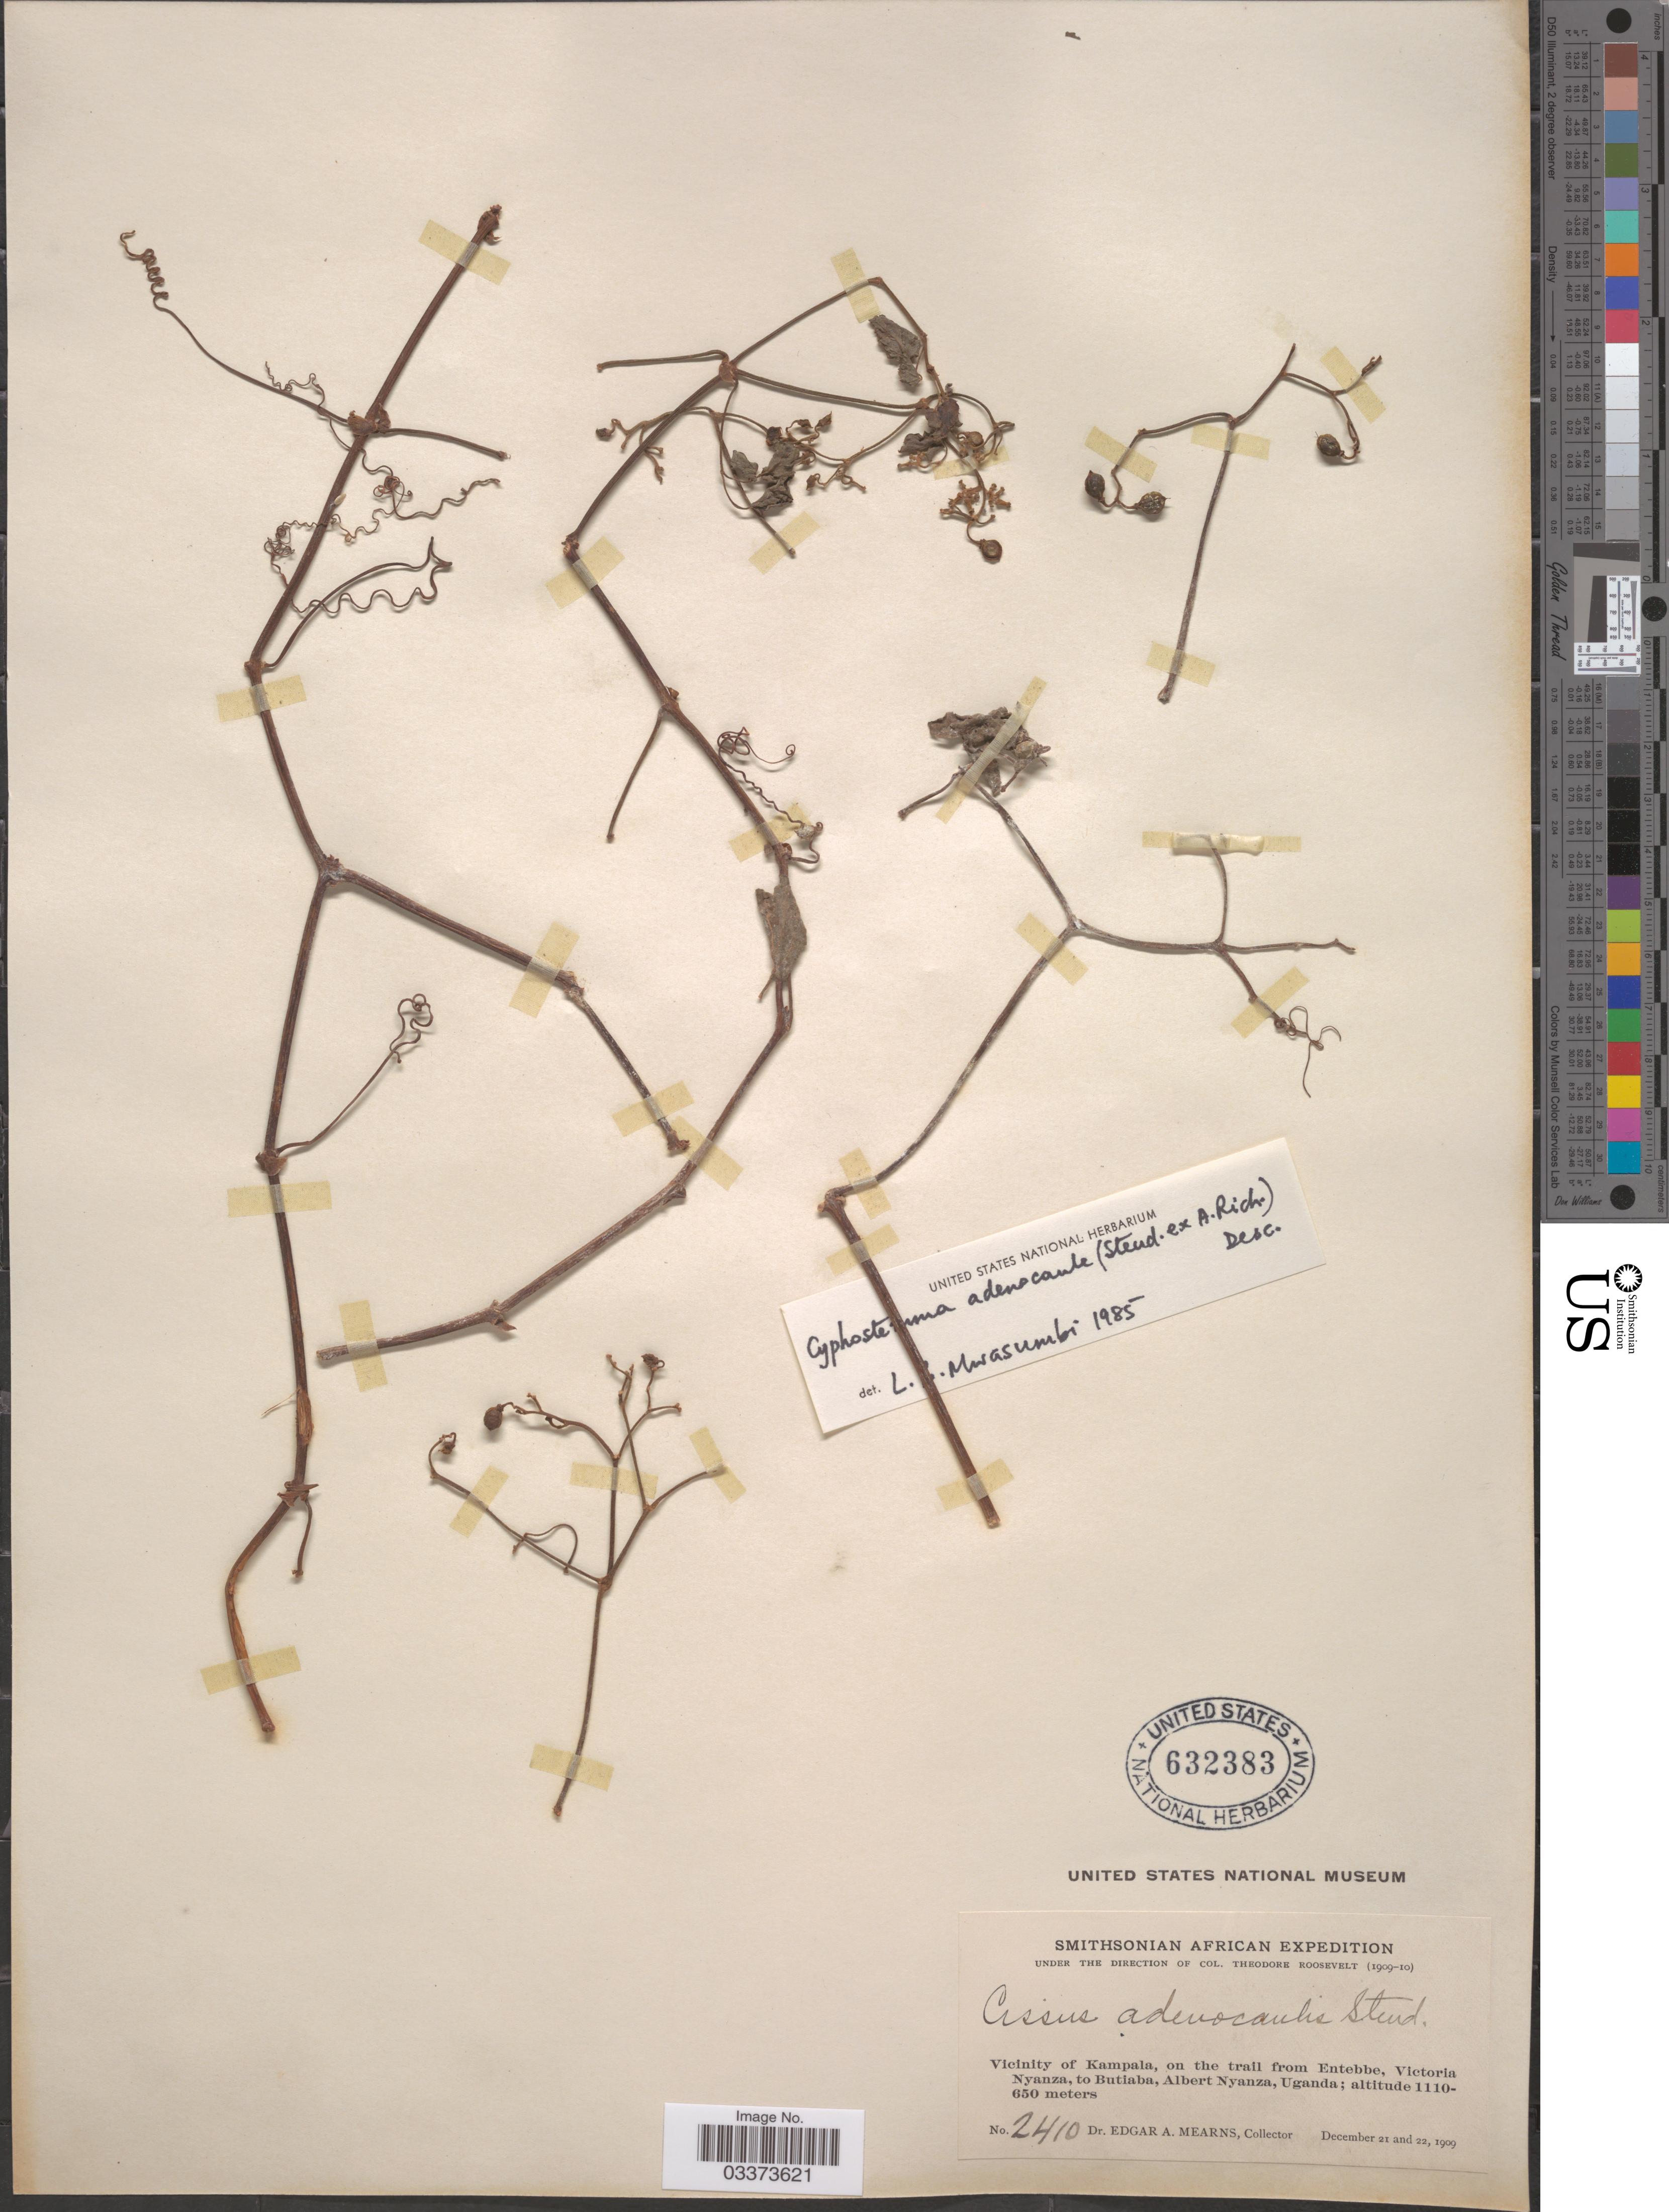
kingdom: Plantae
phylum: Tracheophyta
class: Magnoliopsida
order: Vitales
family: Vitaceae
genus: Cyphostemma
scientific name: Cyphostemma adenocaule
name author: (Steud. ex A. Rich.) Desc. ex Wild & R.B. Drumm.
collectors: E. A. Mearns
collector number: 2410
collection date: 1909-12-21/1909-12-22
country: Uganda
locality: Vicinity of Kampala, on the trail from Entebbe, Victoria Nyanza, to Butiaba, Albert Nyanza.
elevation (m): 650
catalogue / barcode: US 632383